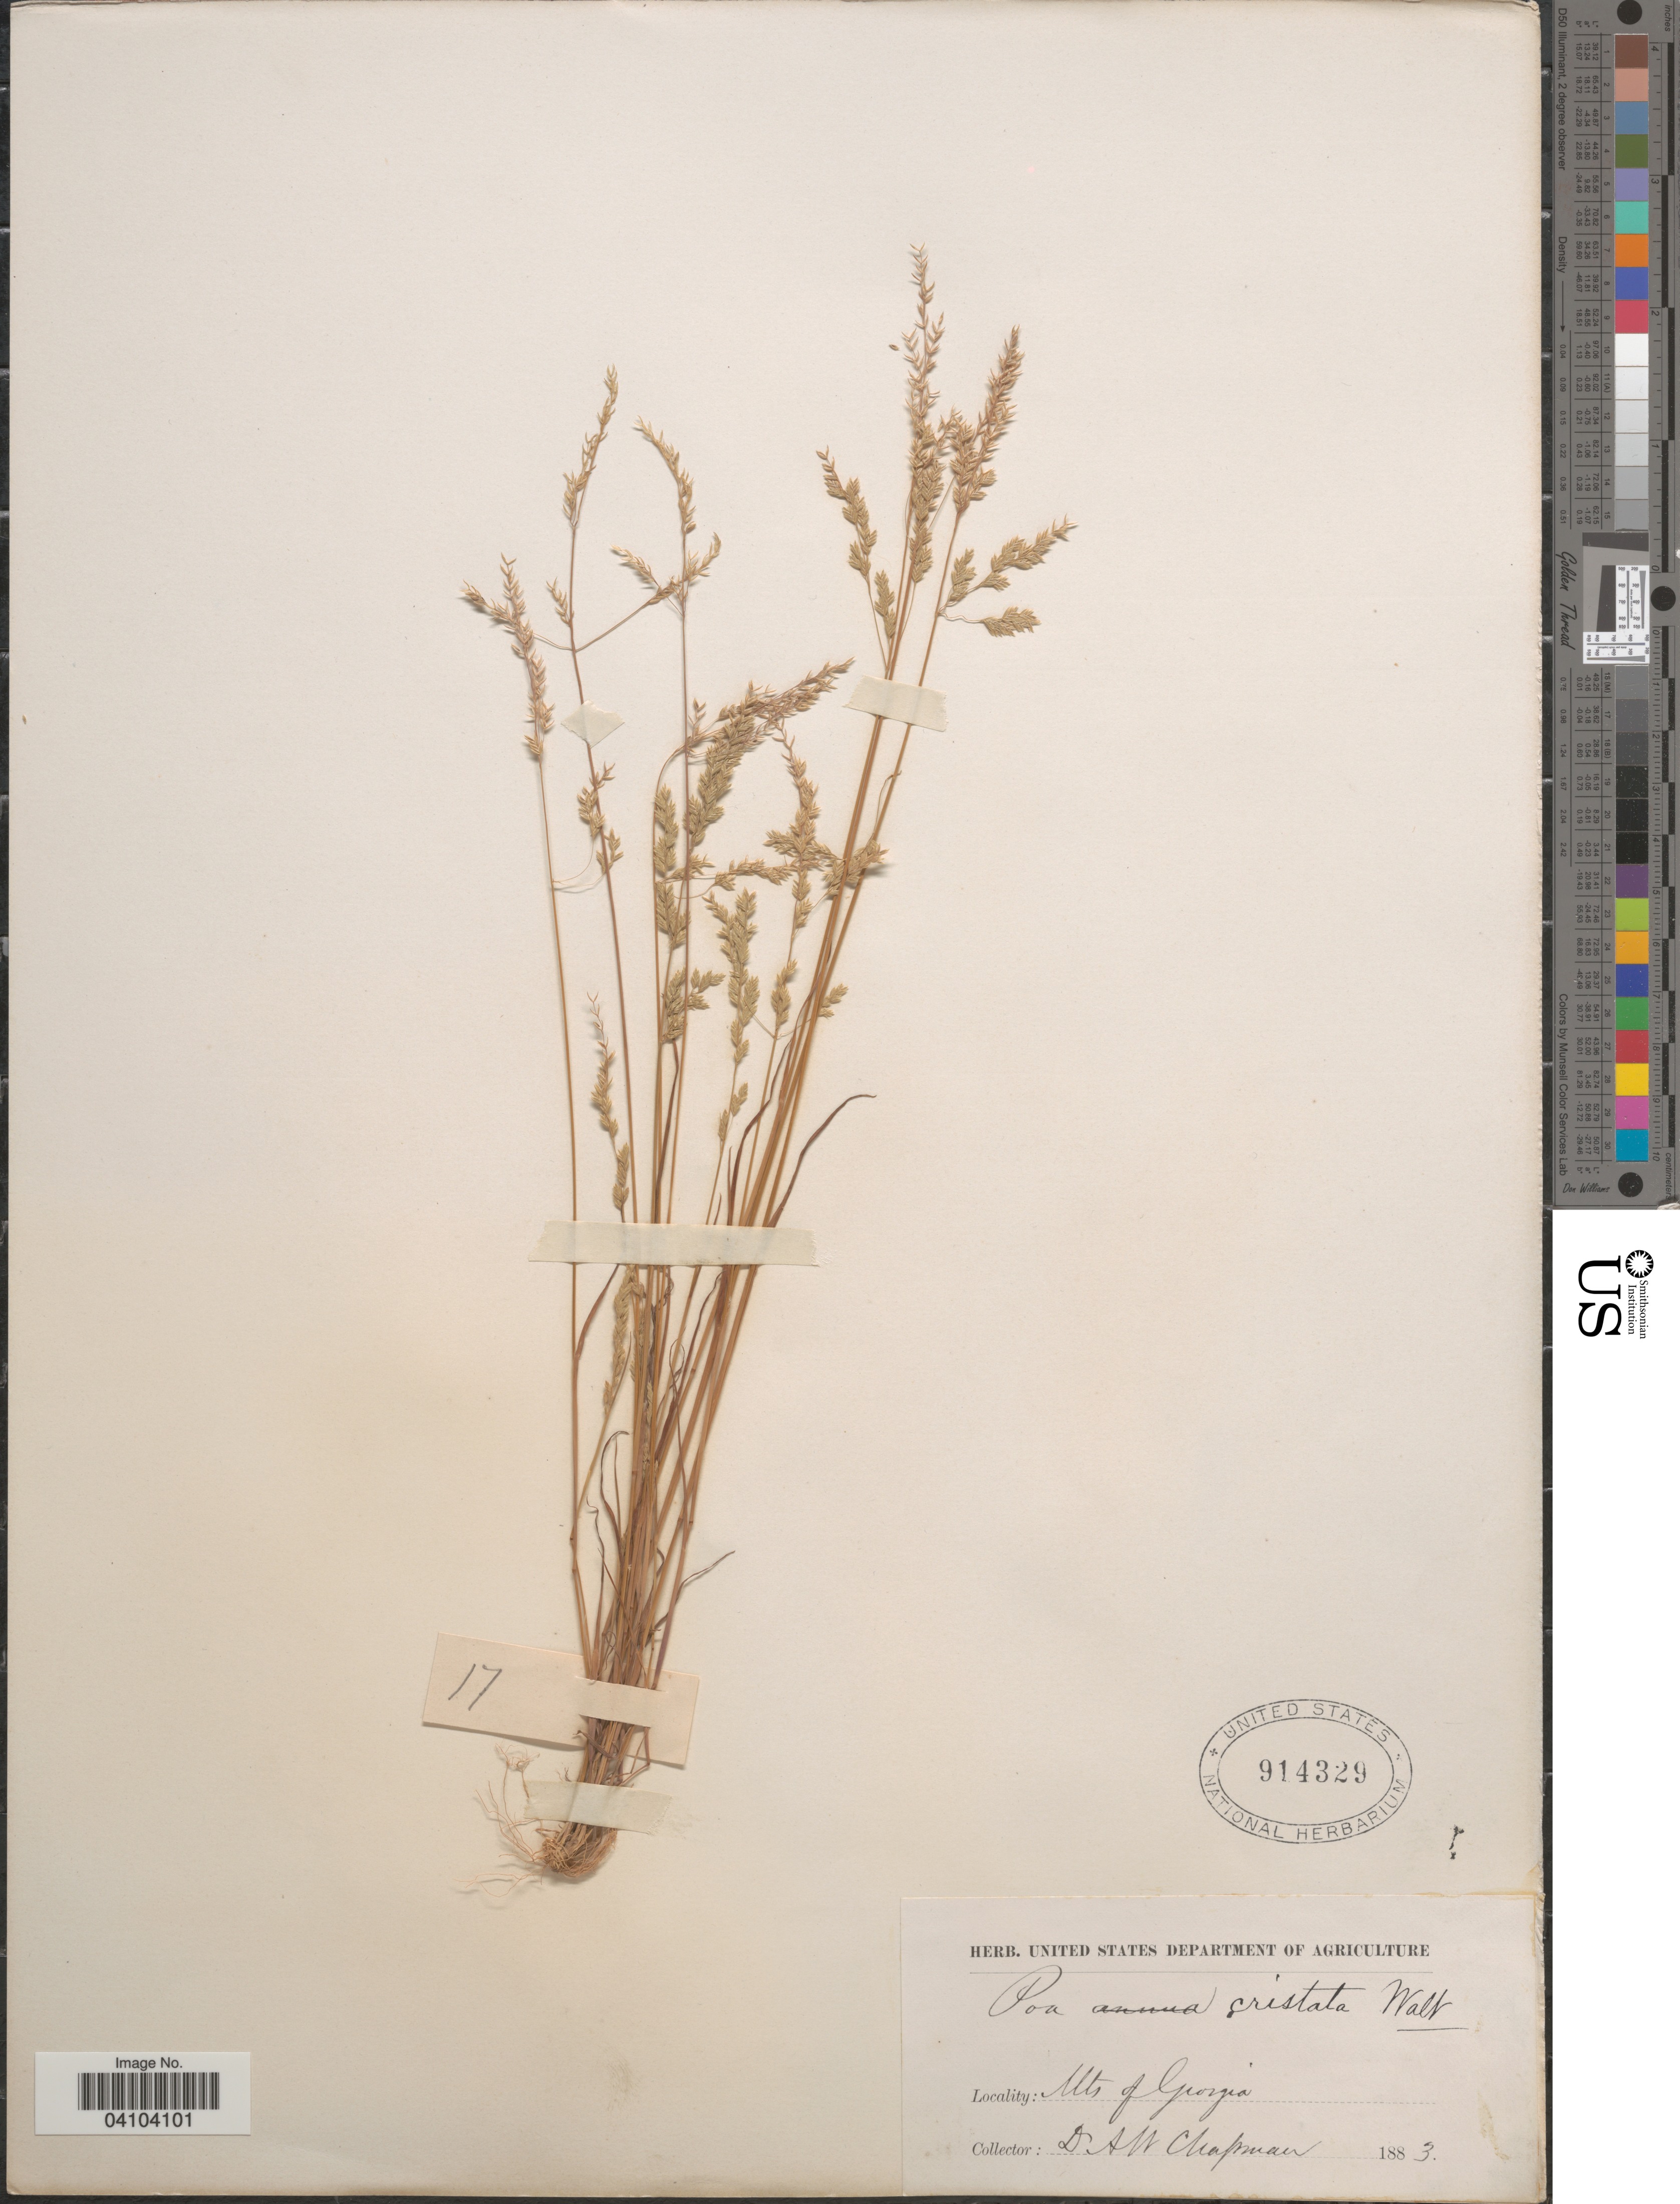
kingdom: Plantae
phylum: Tracheophyta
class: Liliopsida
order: Poales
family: Poaceae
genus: Poa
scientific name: Poa chapmaniana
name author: Scribn.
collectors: A. W. Chapman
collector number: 17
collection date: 1883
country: United States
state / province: Georgia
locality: Mts of Georgia.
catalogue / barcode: US 914329